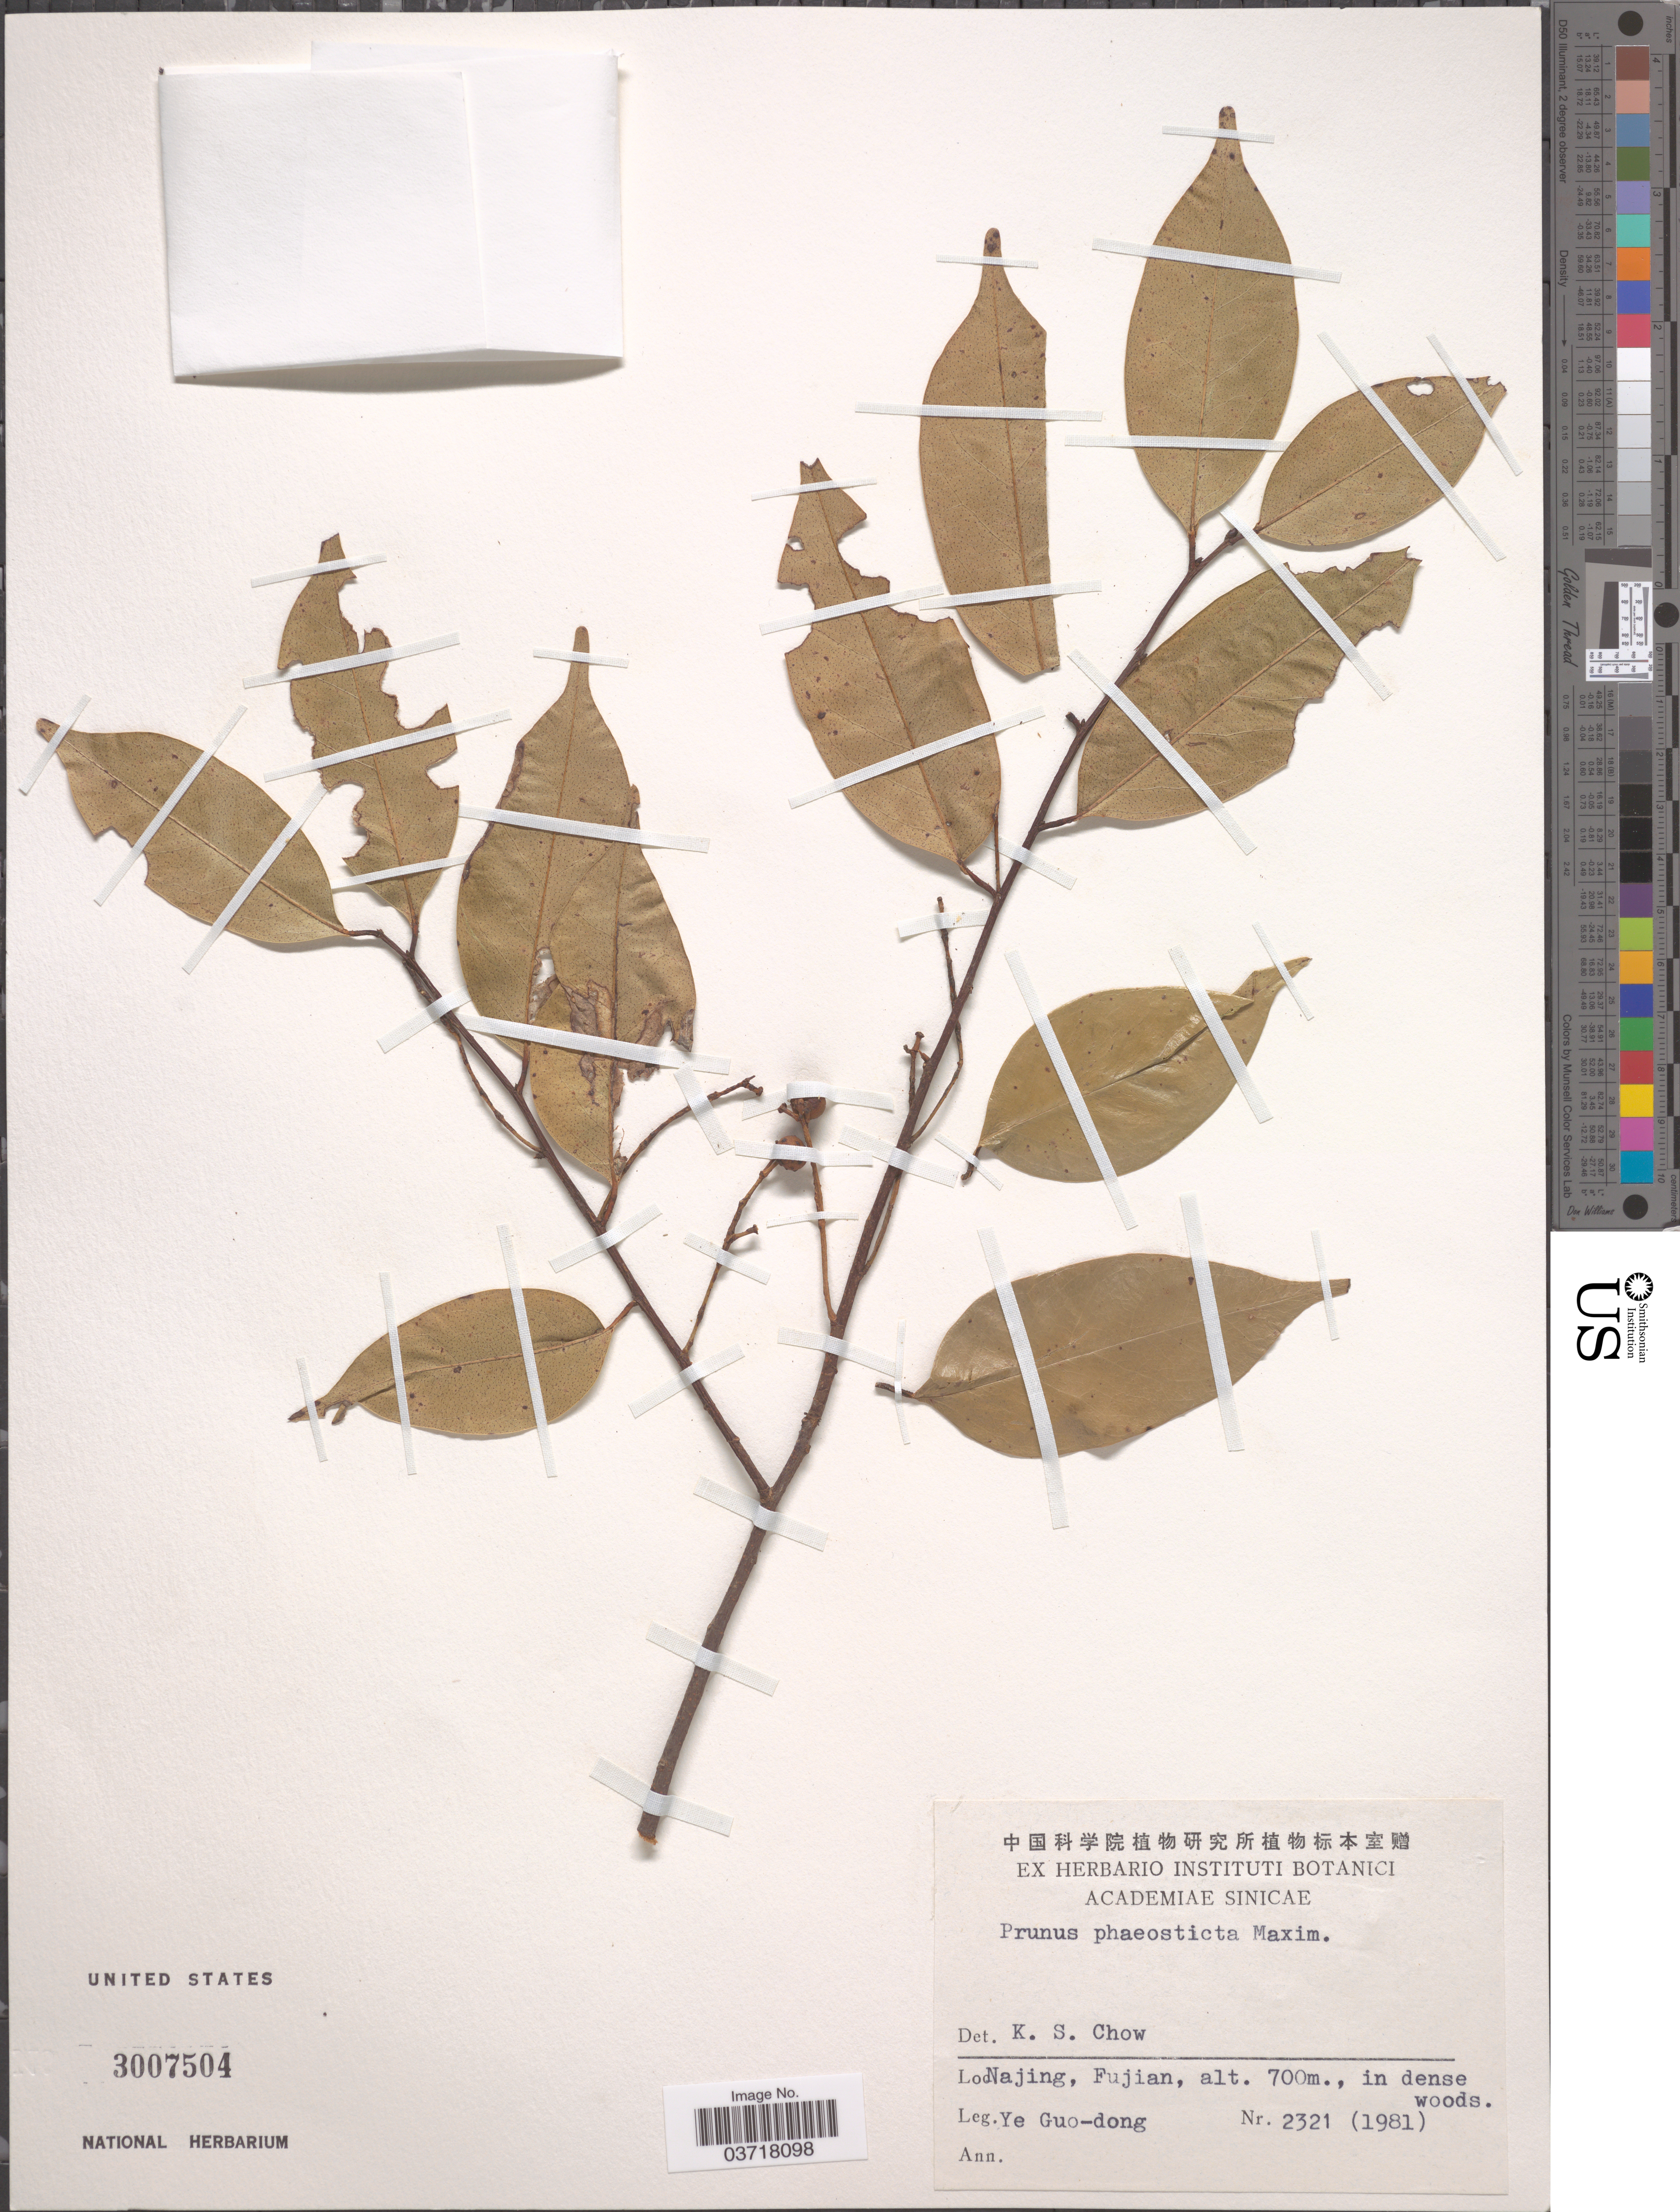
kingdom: Plantae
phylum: Tracheophyta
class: Magnoliopsida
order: Rosales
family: Rosaceae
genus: Prunus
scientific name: Prunus phaeosticta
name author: (Hance) Maxim.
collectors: Y. Guo-dong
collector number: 2321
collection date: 1981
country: China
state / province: Fujian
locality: Najing, Fujian.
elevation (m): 700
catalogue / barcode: US 3007504